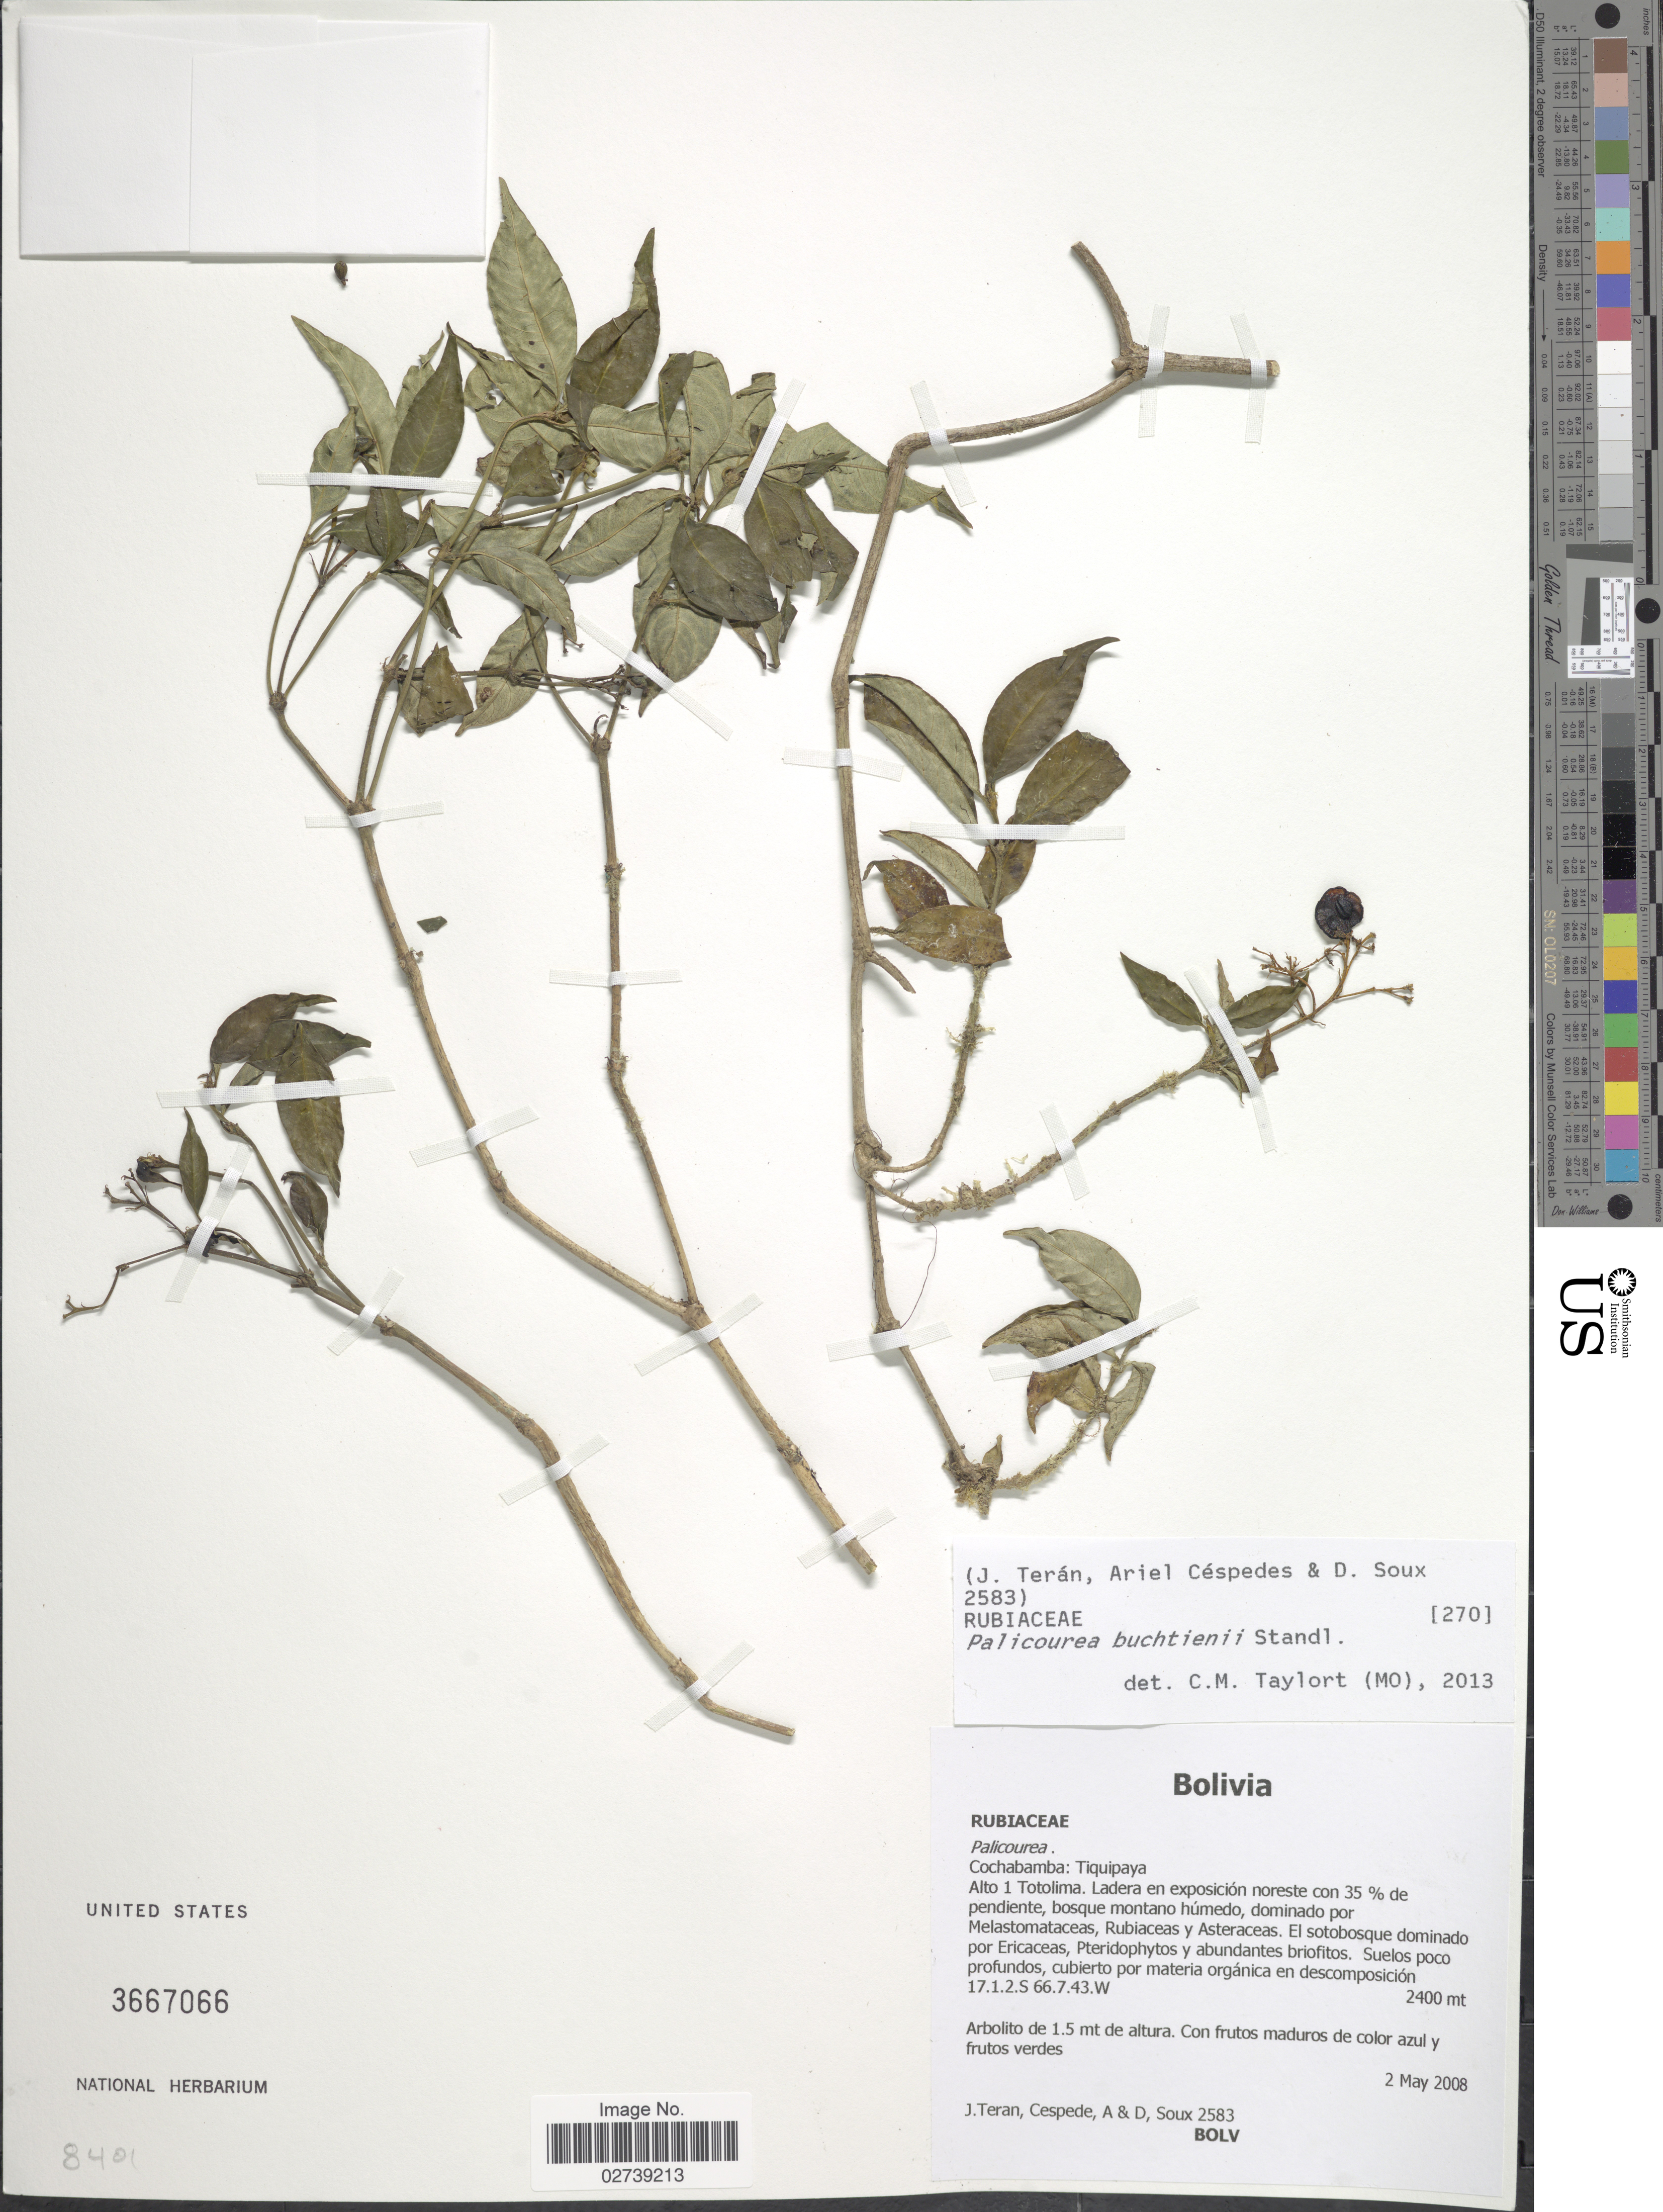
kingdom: Plantae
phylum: Tracheophyta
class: Magnoliopsida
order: Gentianales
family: Rubiaceae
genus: Palicourea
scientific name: Palicourea buchtienii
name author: Standl.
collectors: J. Teran, A. Cespede & D. Soux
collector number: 2583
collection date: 2008-05-02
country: Bolivia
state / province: Cochabamba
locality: Tiquipaya. Alto 1 Totolima.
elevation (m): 2400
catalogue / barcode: US 3667066